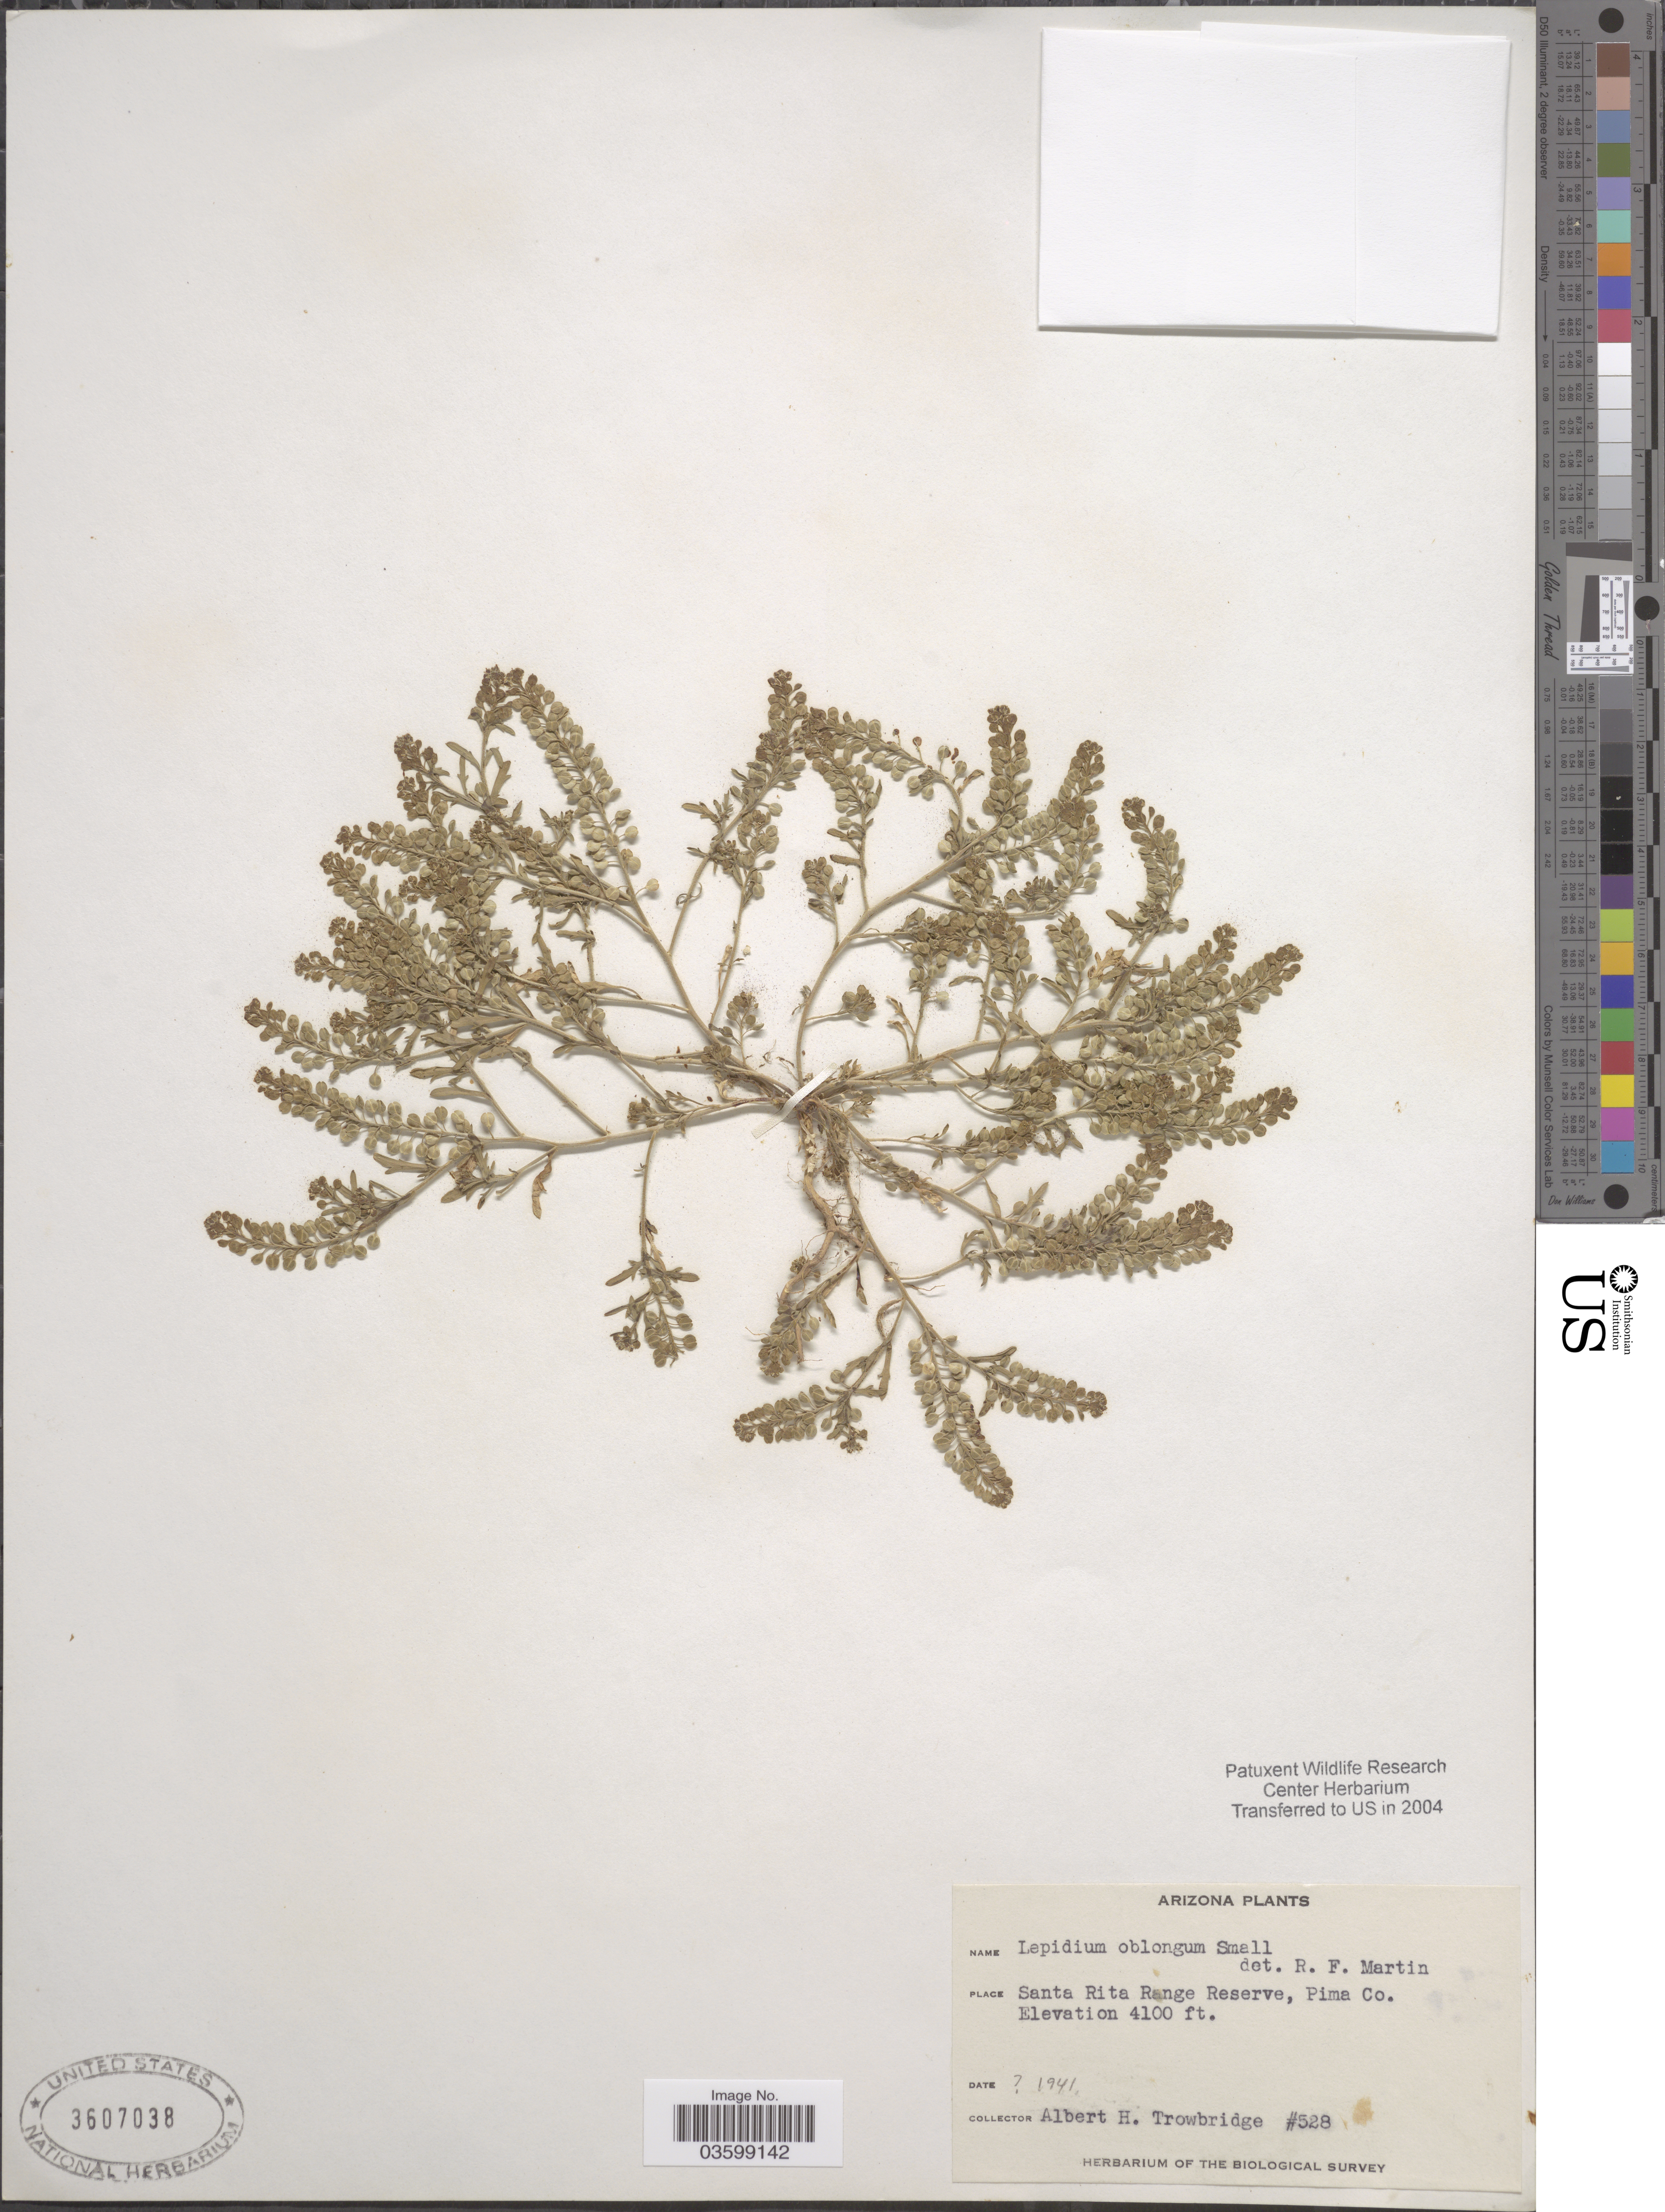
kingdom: Plantae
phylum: Tracheophyta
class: Magnoliopsida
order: Brassicales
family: Brassicaceae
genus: Lepidium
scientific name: Lepidium oblongum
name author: Small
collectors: A. H. Trowbridge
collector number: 528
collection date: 1941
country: United States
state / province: Arizona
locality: Santa Rita Range Reserve, Pima Co.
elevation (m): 1250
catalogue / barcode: US 3607038